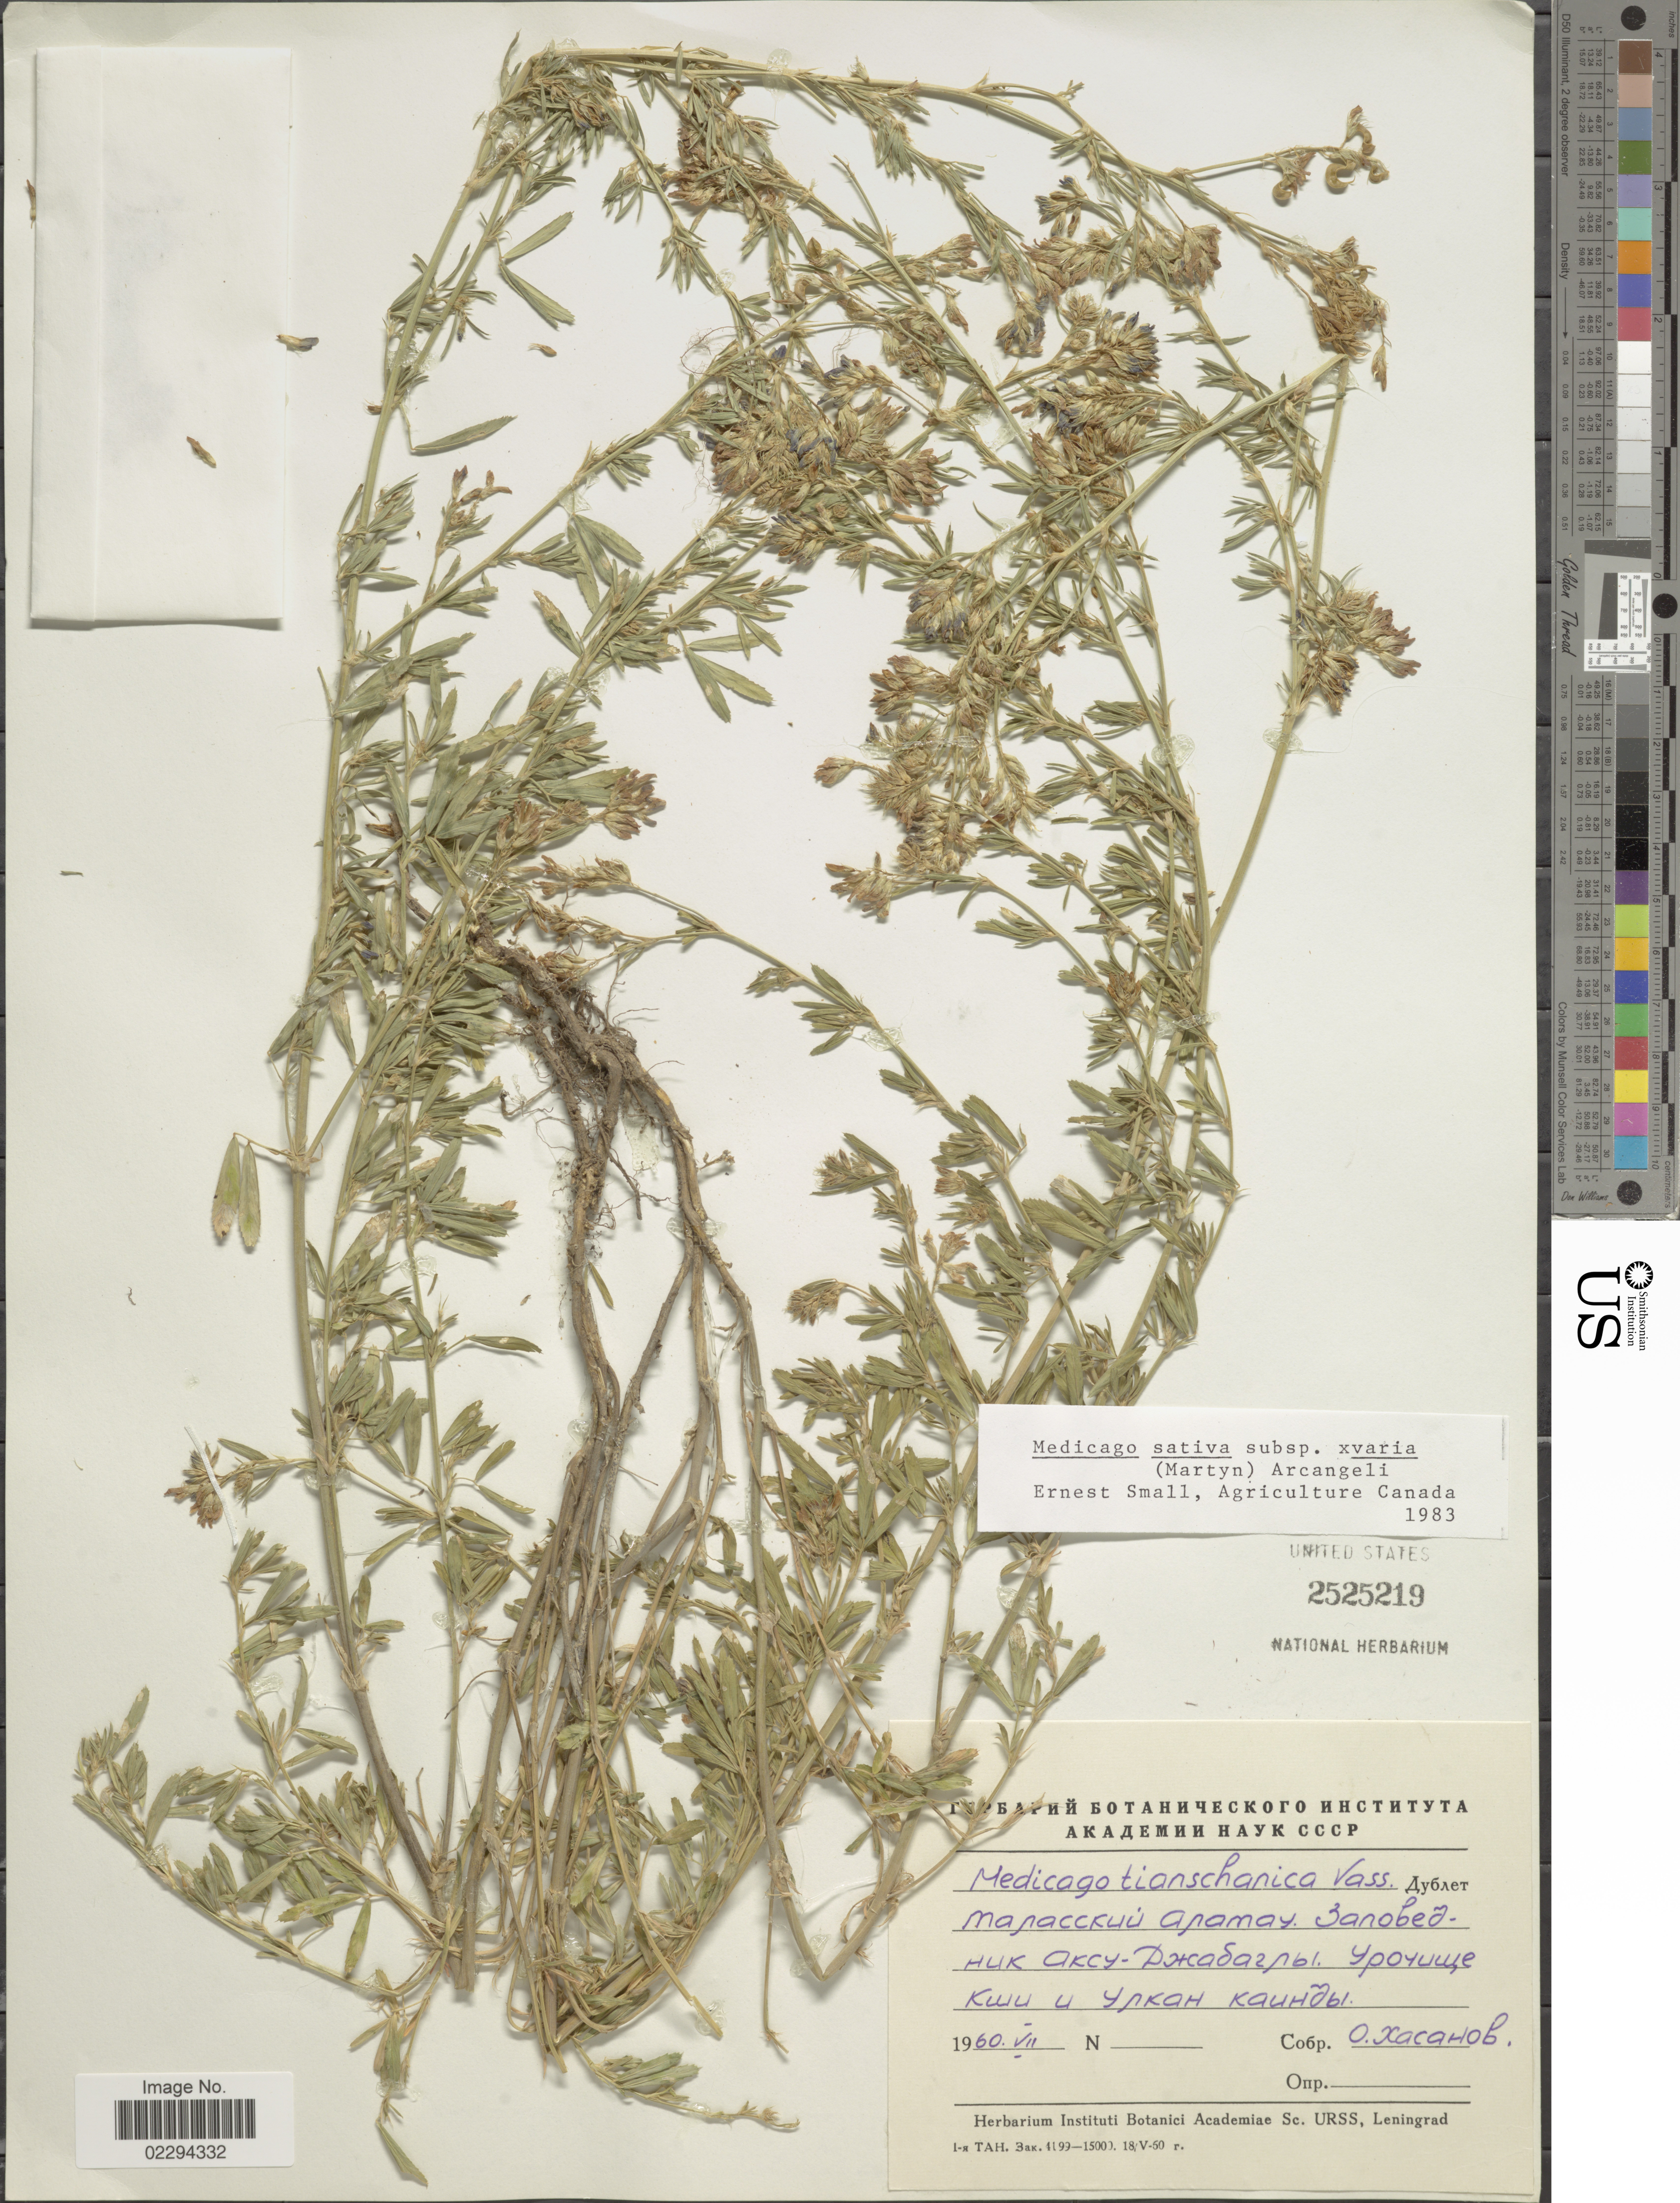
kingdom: Plantae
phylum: Tracheophyta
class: Magnoliopsida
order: Fabales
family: Fabaceae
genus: Medicago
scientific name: Medicago x sativa subsp. sativa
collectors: O. Khasanov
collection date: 1960-07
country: Kyrgyzstan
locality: Talasskiy Alatau, Aksu-Zhabagly Nature Reserve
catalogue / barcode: US 2525219